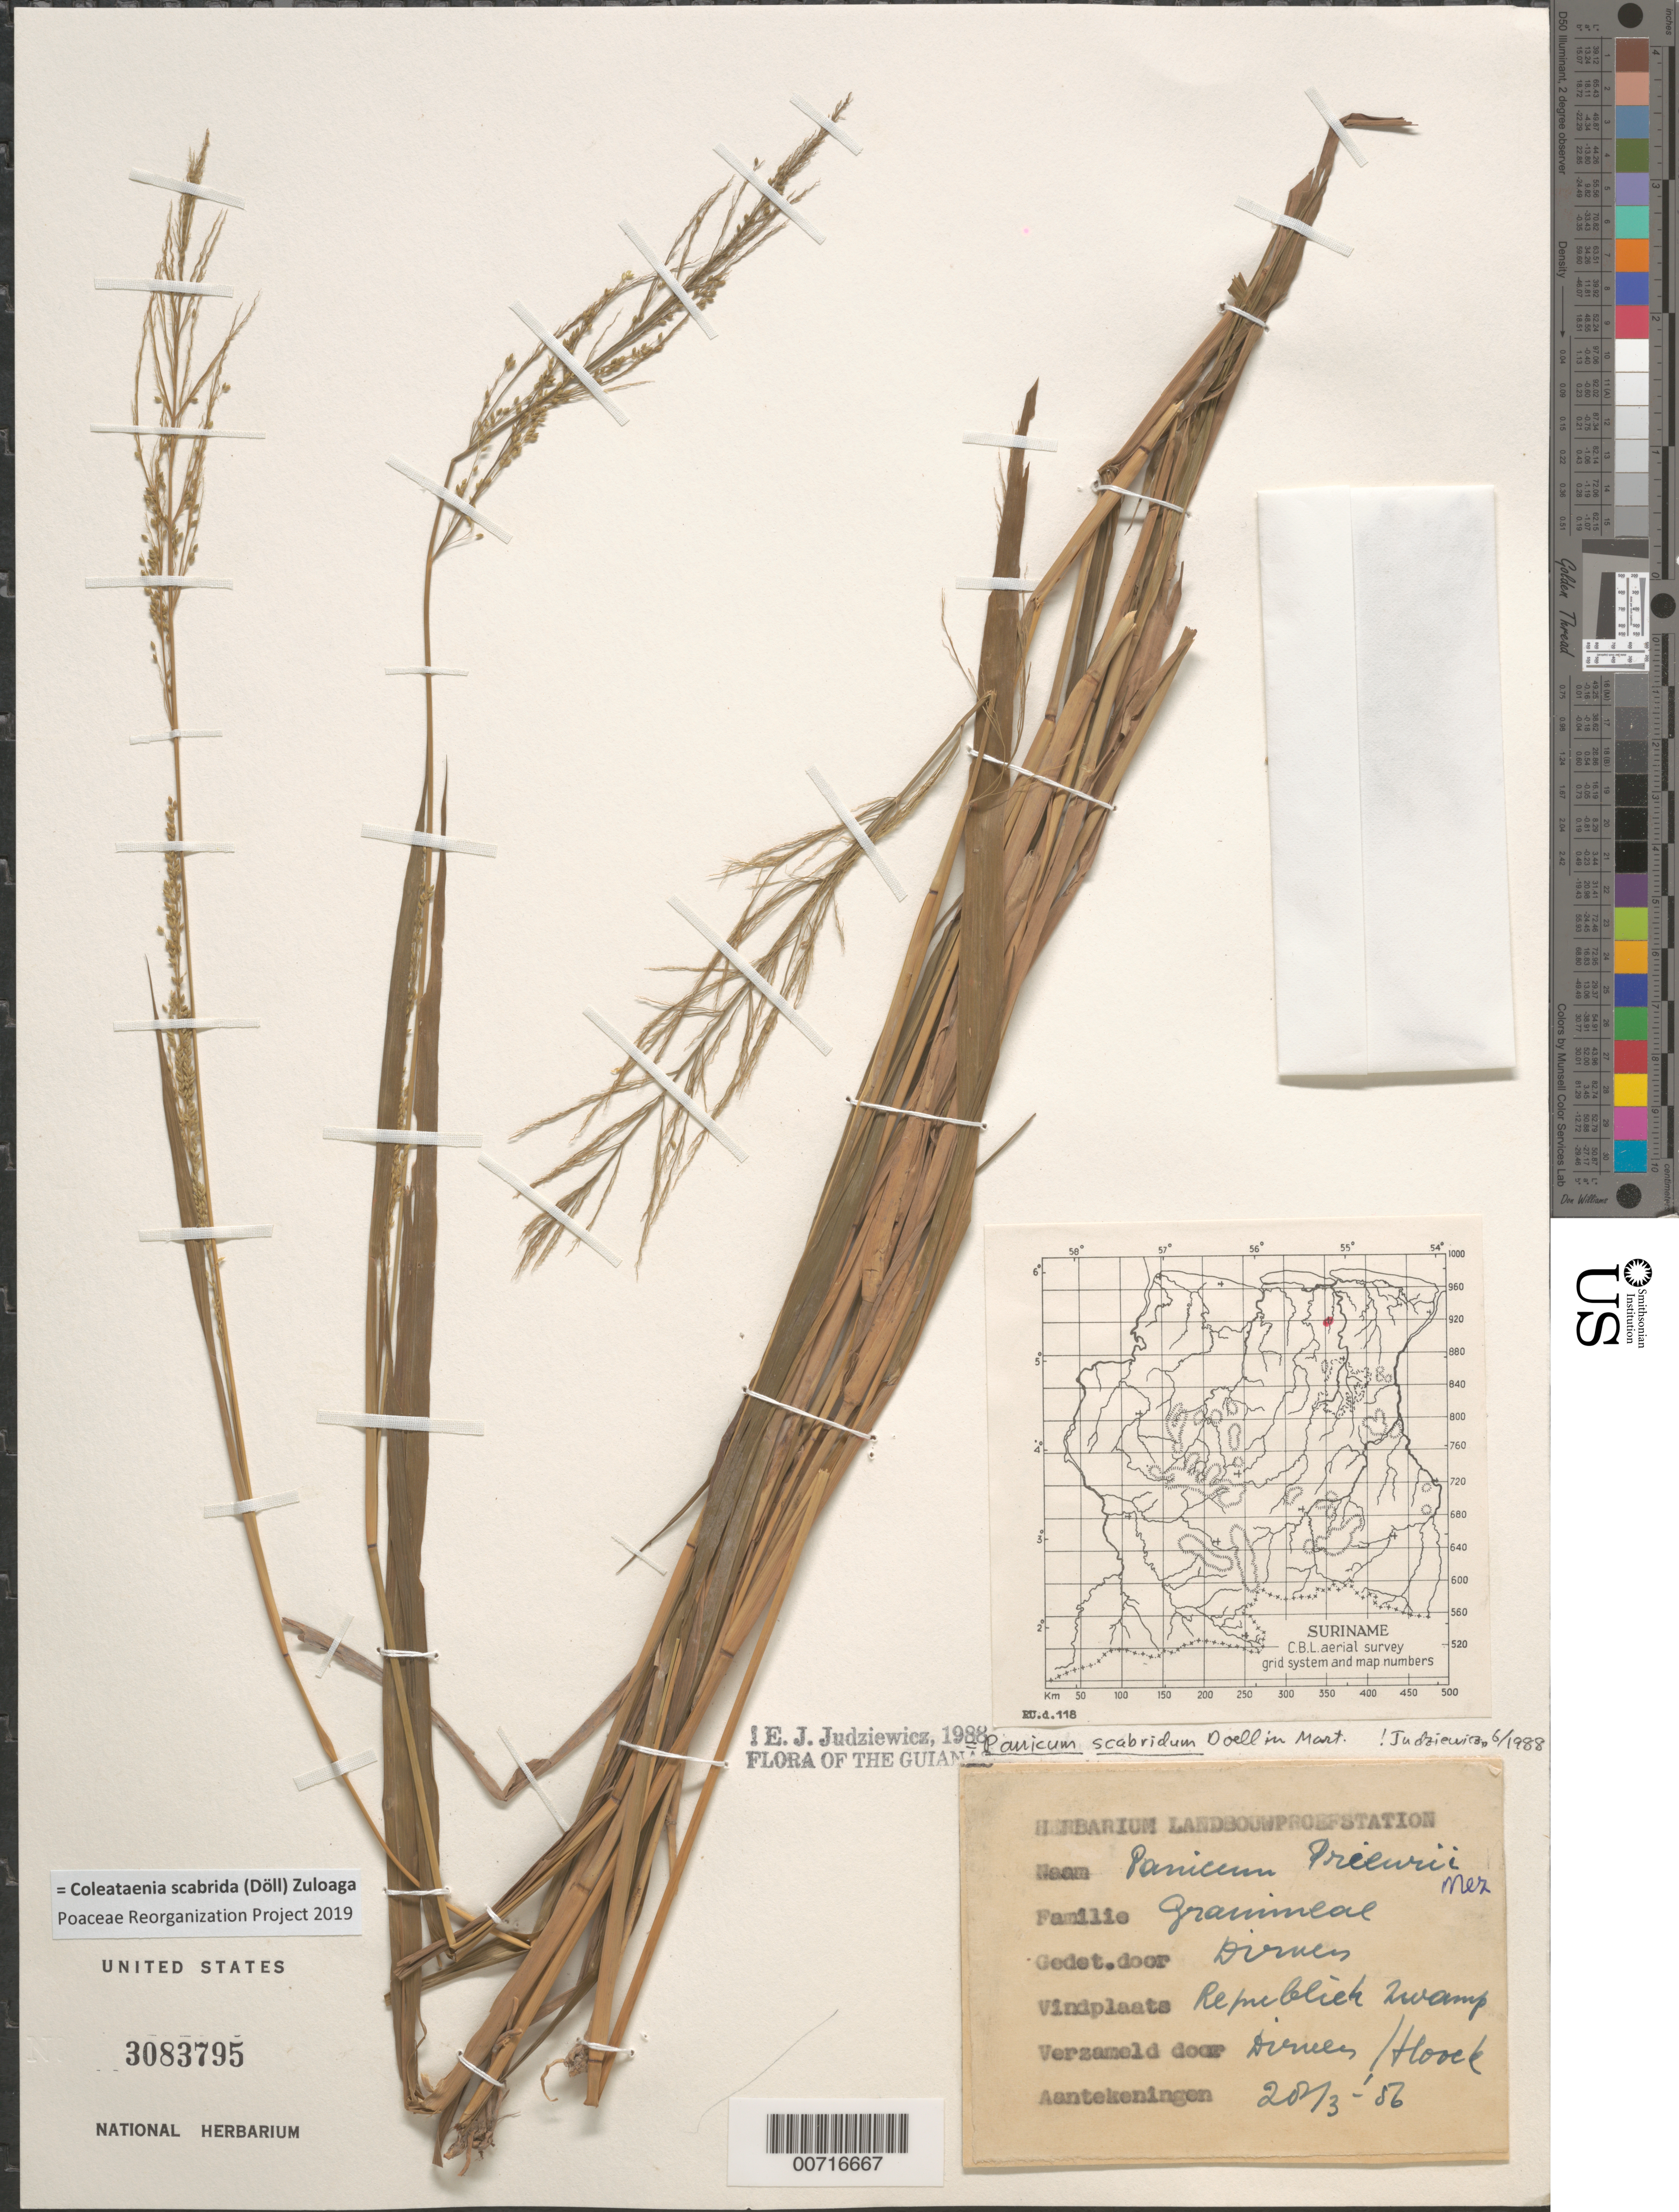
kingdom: Plantae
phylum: Tracheophyta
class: Liliopsida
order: Poales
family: Poaceae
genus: Panicum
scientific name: Panicum scabridum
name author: Döll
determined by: Judziewicz, E. J.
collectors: J. Dirven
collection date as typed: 20-Mar-56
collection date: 1956-03-20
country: Suriname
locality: Republiek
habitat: Swamp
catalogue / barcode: US 3083795